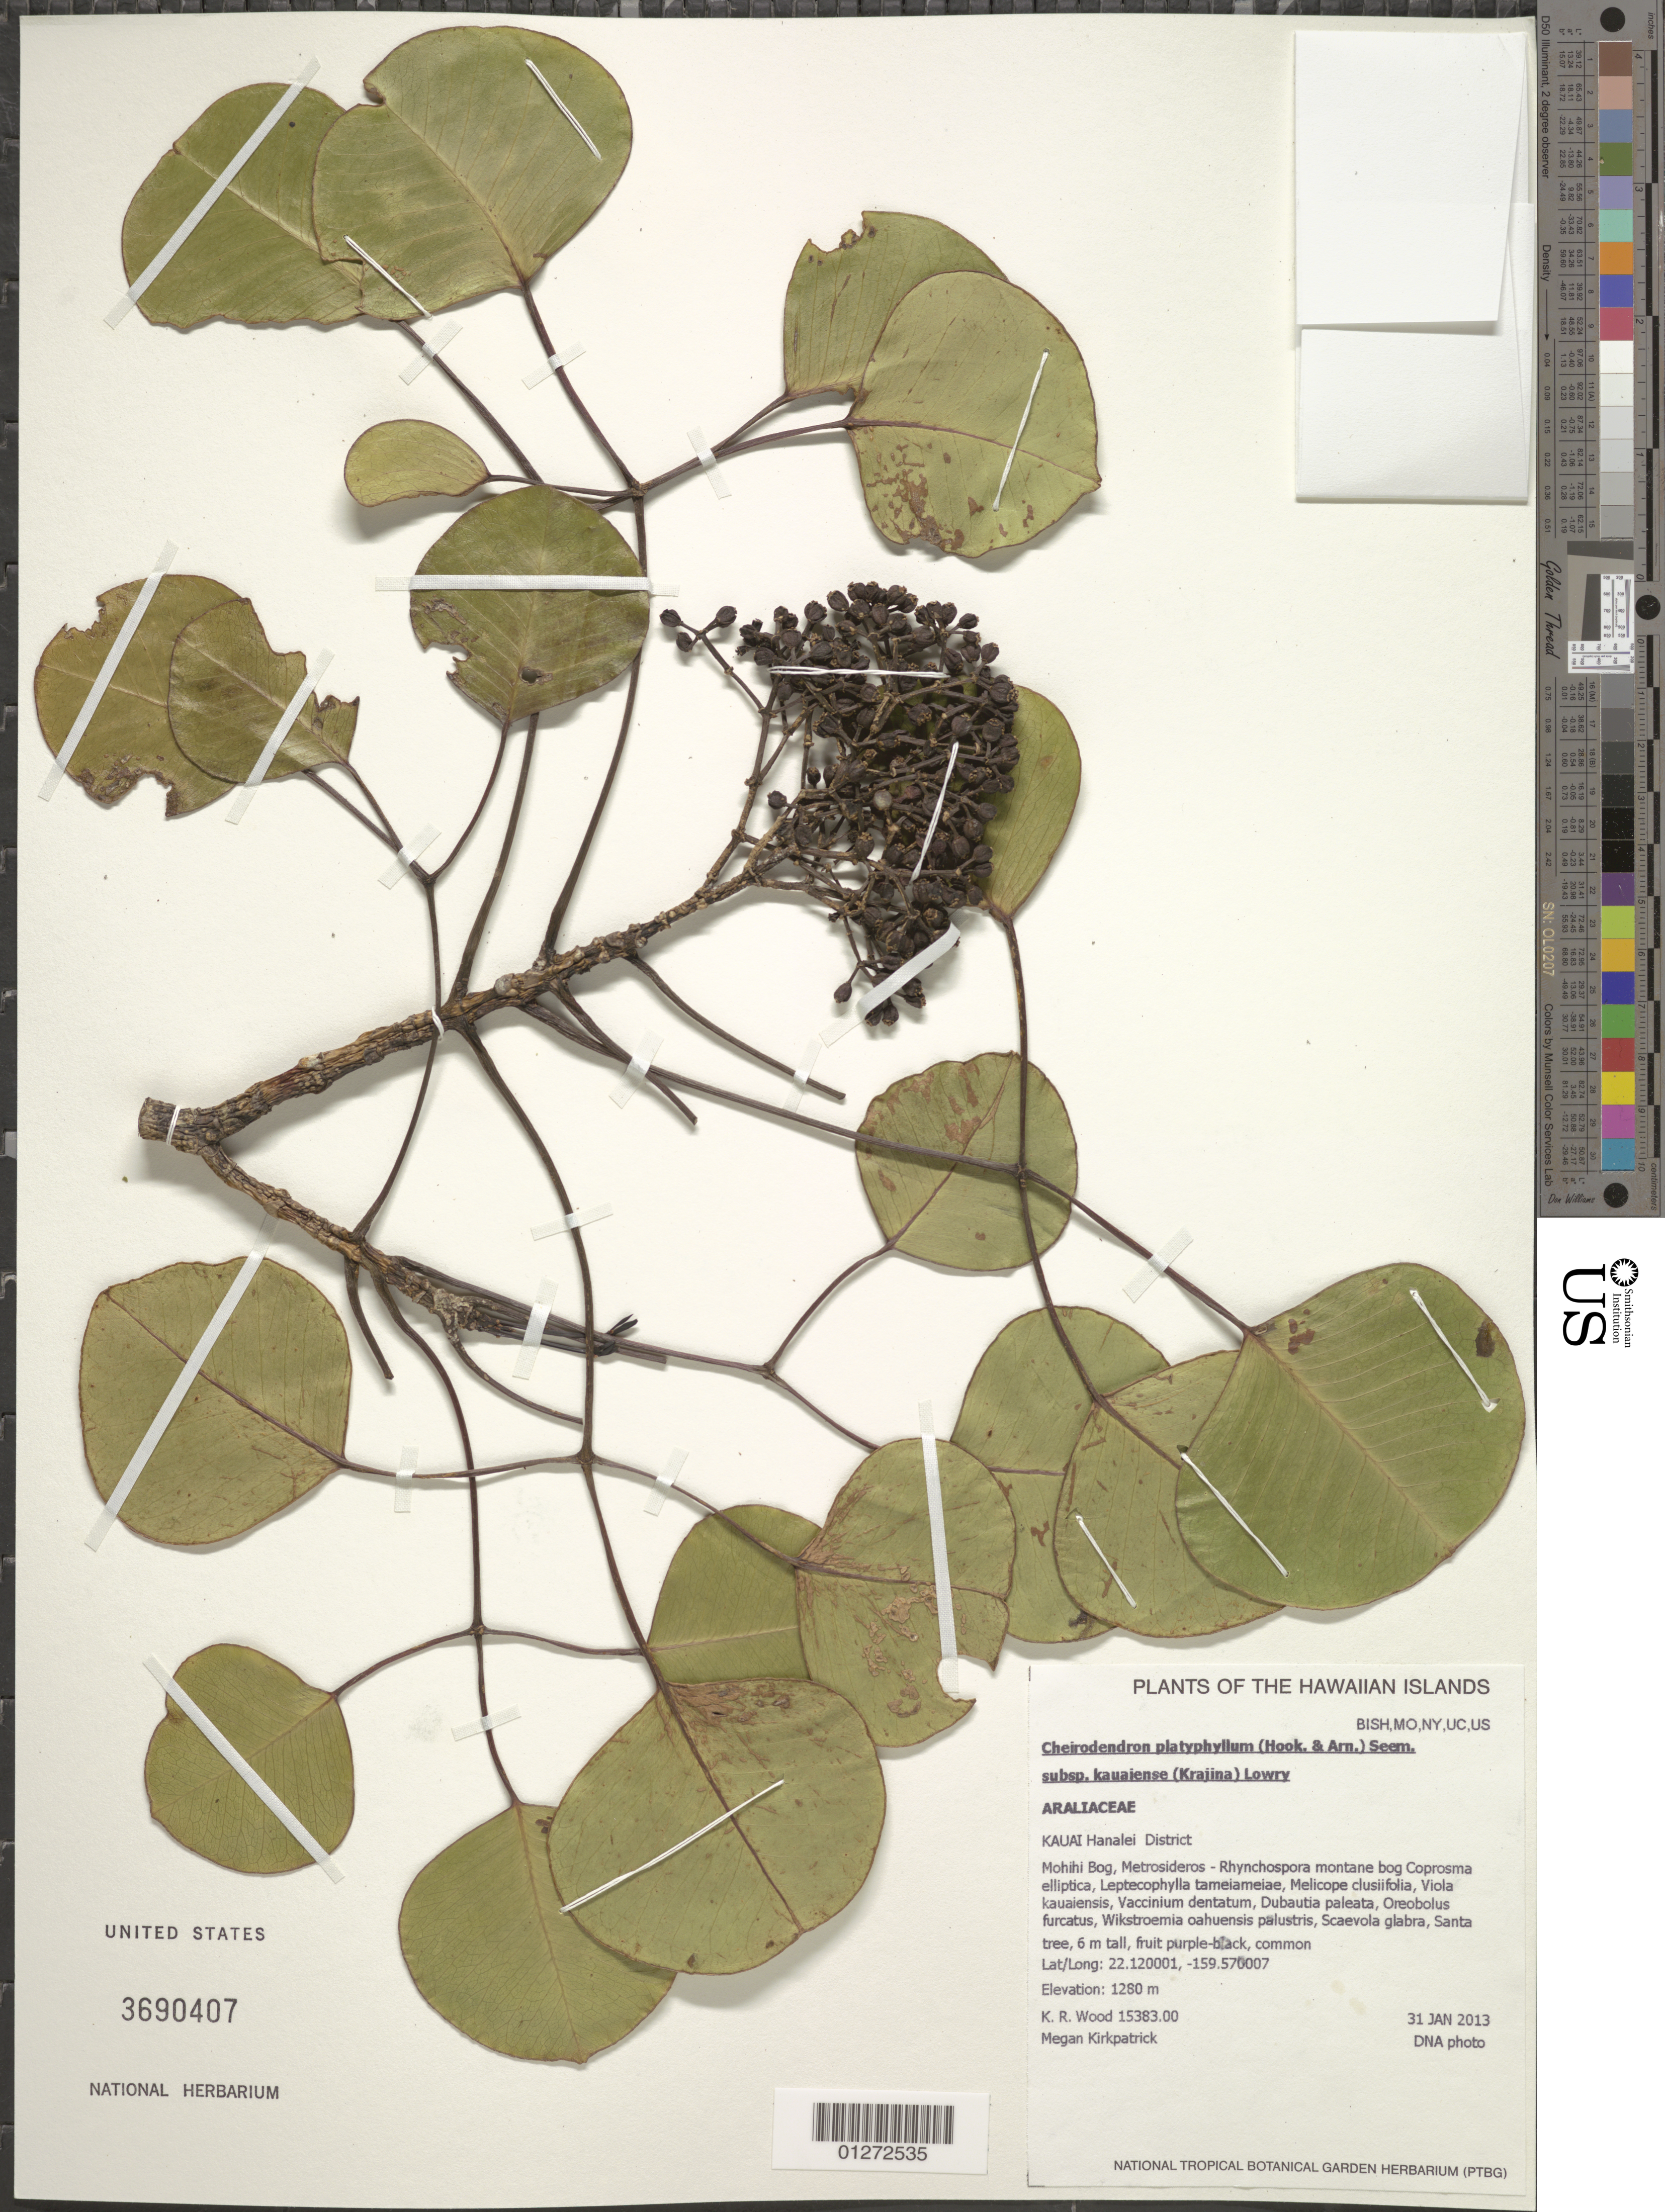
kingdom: Plantae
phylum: Tracheophyta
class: Magnoliopsida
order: Apiales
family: Araliaceae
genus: Cheirodendron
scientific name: Cheirodendron platyphyllum subsp. kauaiense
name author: (Krajina) Lowry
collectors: K. R. Wood & M. Kirkpatrick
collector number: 15383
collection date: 2013-01-31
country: United States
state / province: Hawaii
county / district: Kauai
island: Kaua'i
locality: Hanalei District, Mohihi Bog.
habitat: Montane bog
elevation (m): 1280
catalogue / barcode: US 3690407